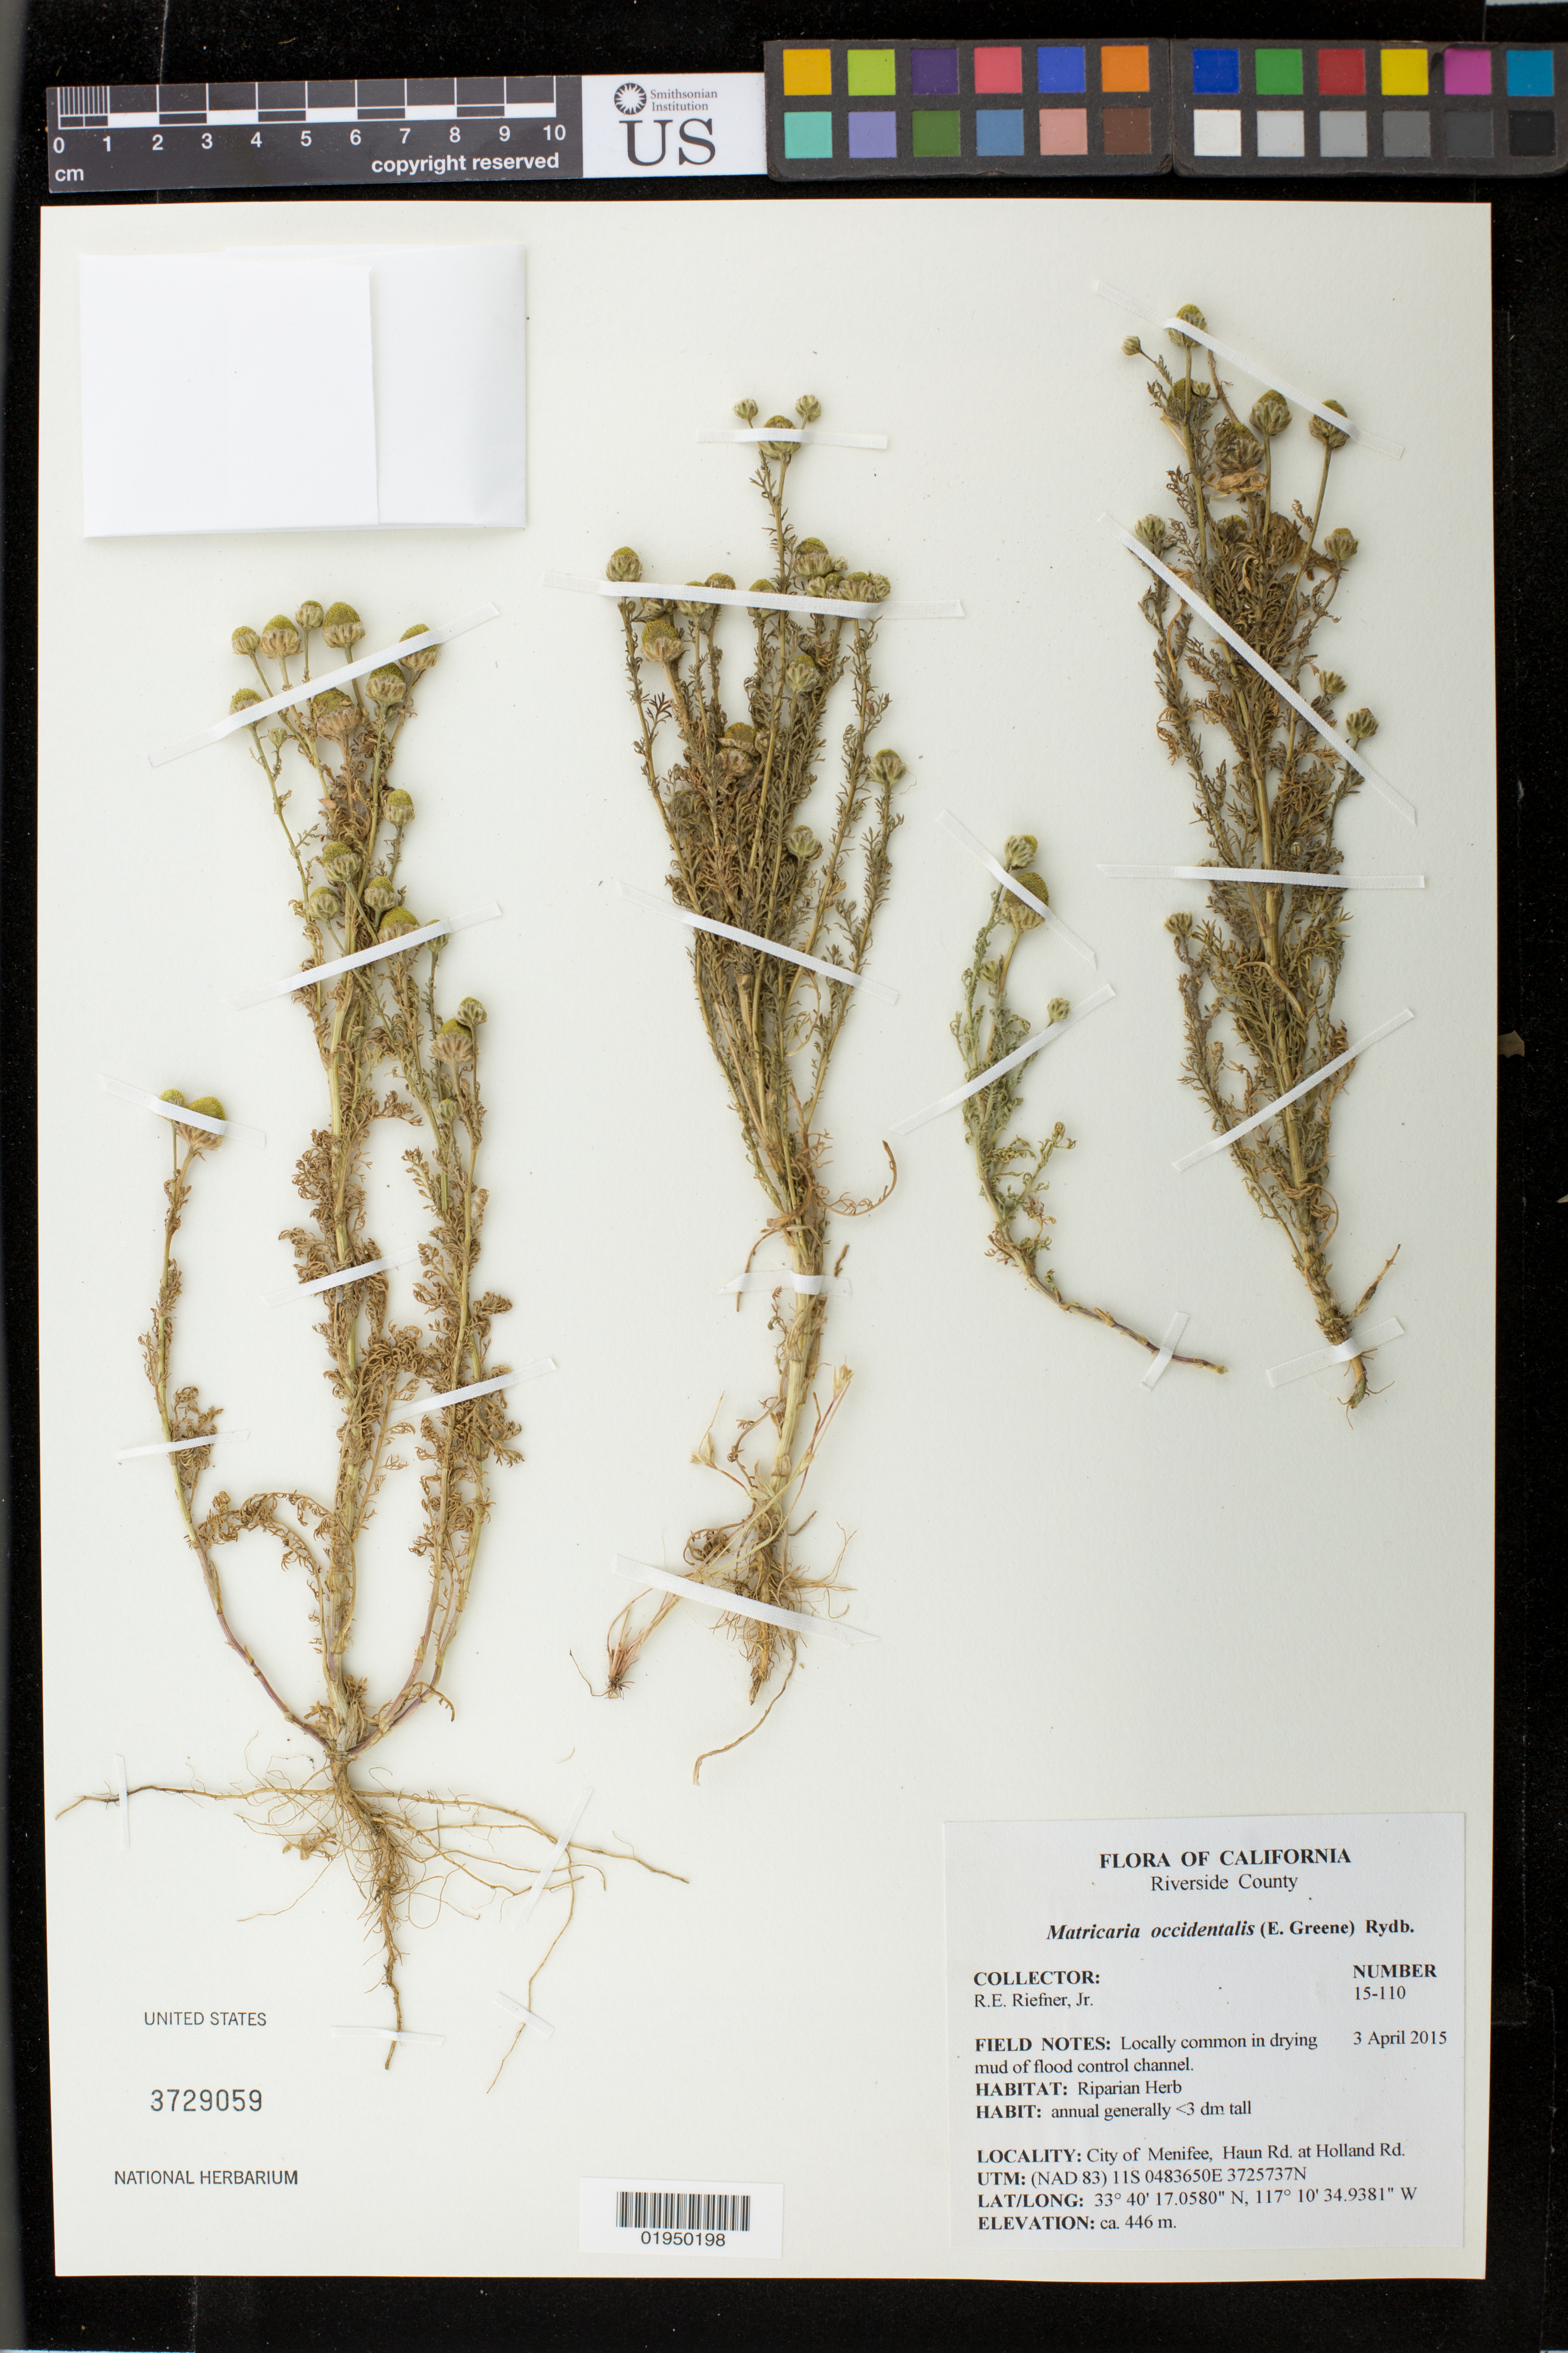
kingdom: Plantae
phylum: Tracheophyta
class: Magnoliopsida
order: Asterales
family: Asteraceae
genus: Matricaria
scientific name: Matricaria occidentalis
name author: Greene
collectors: R. Riefner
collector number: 15-110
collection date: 2015-04-03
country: United States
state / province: California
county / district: Riverside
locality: City of Menifee, Haun Rd. at Holland Rd.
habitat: Riparian Herb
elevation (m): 446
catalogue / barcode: US 3729059